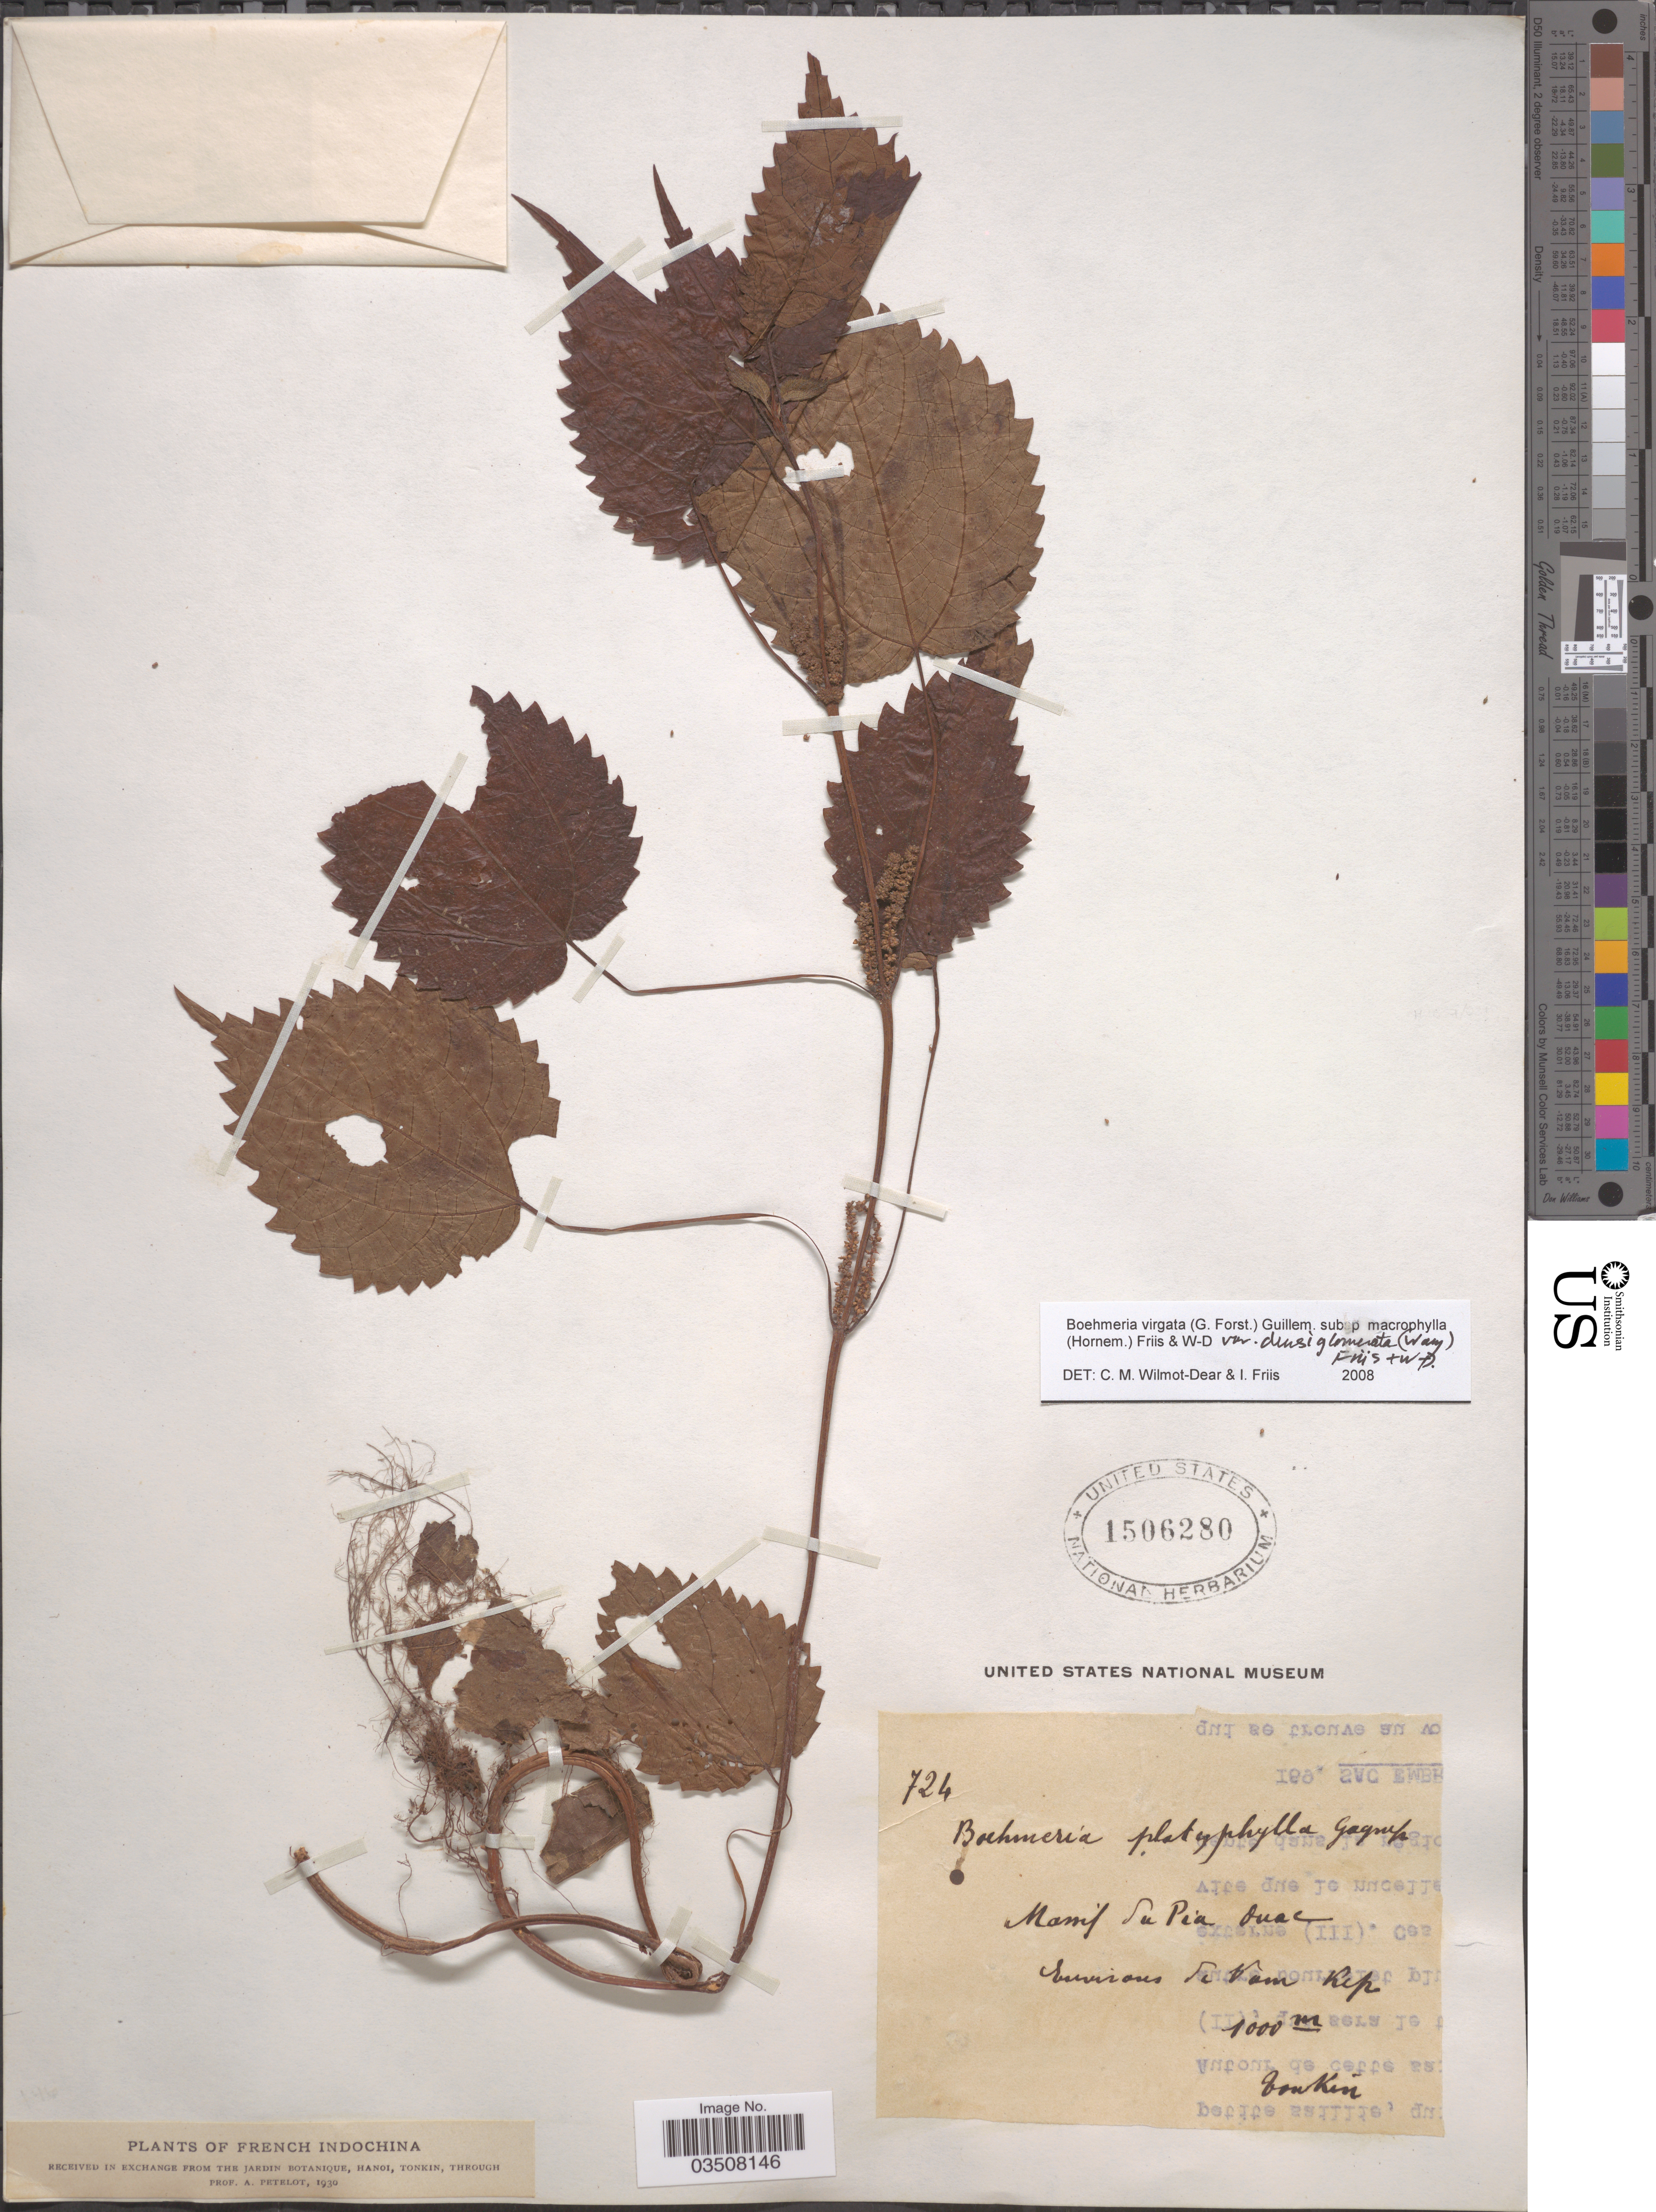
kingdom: Plantae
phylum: Tracheophyta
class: Magnoliopsida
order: Rosales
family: Urticaceae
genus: Boehmeria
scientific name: Boehmeria virgata var. densiglomerata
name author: (W.T. Wang) Friis & Wilmot-Dear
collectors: P. A. Pételot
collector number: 724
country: Vietnam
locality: French Indochina. Massif du Pia duac. Environs de Vam Kep.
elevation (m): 1000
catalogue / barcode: US 1506280